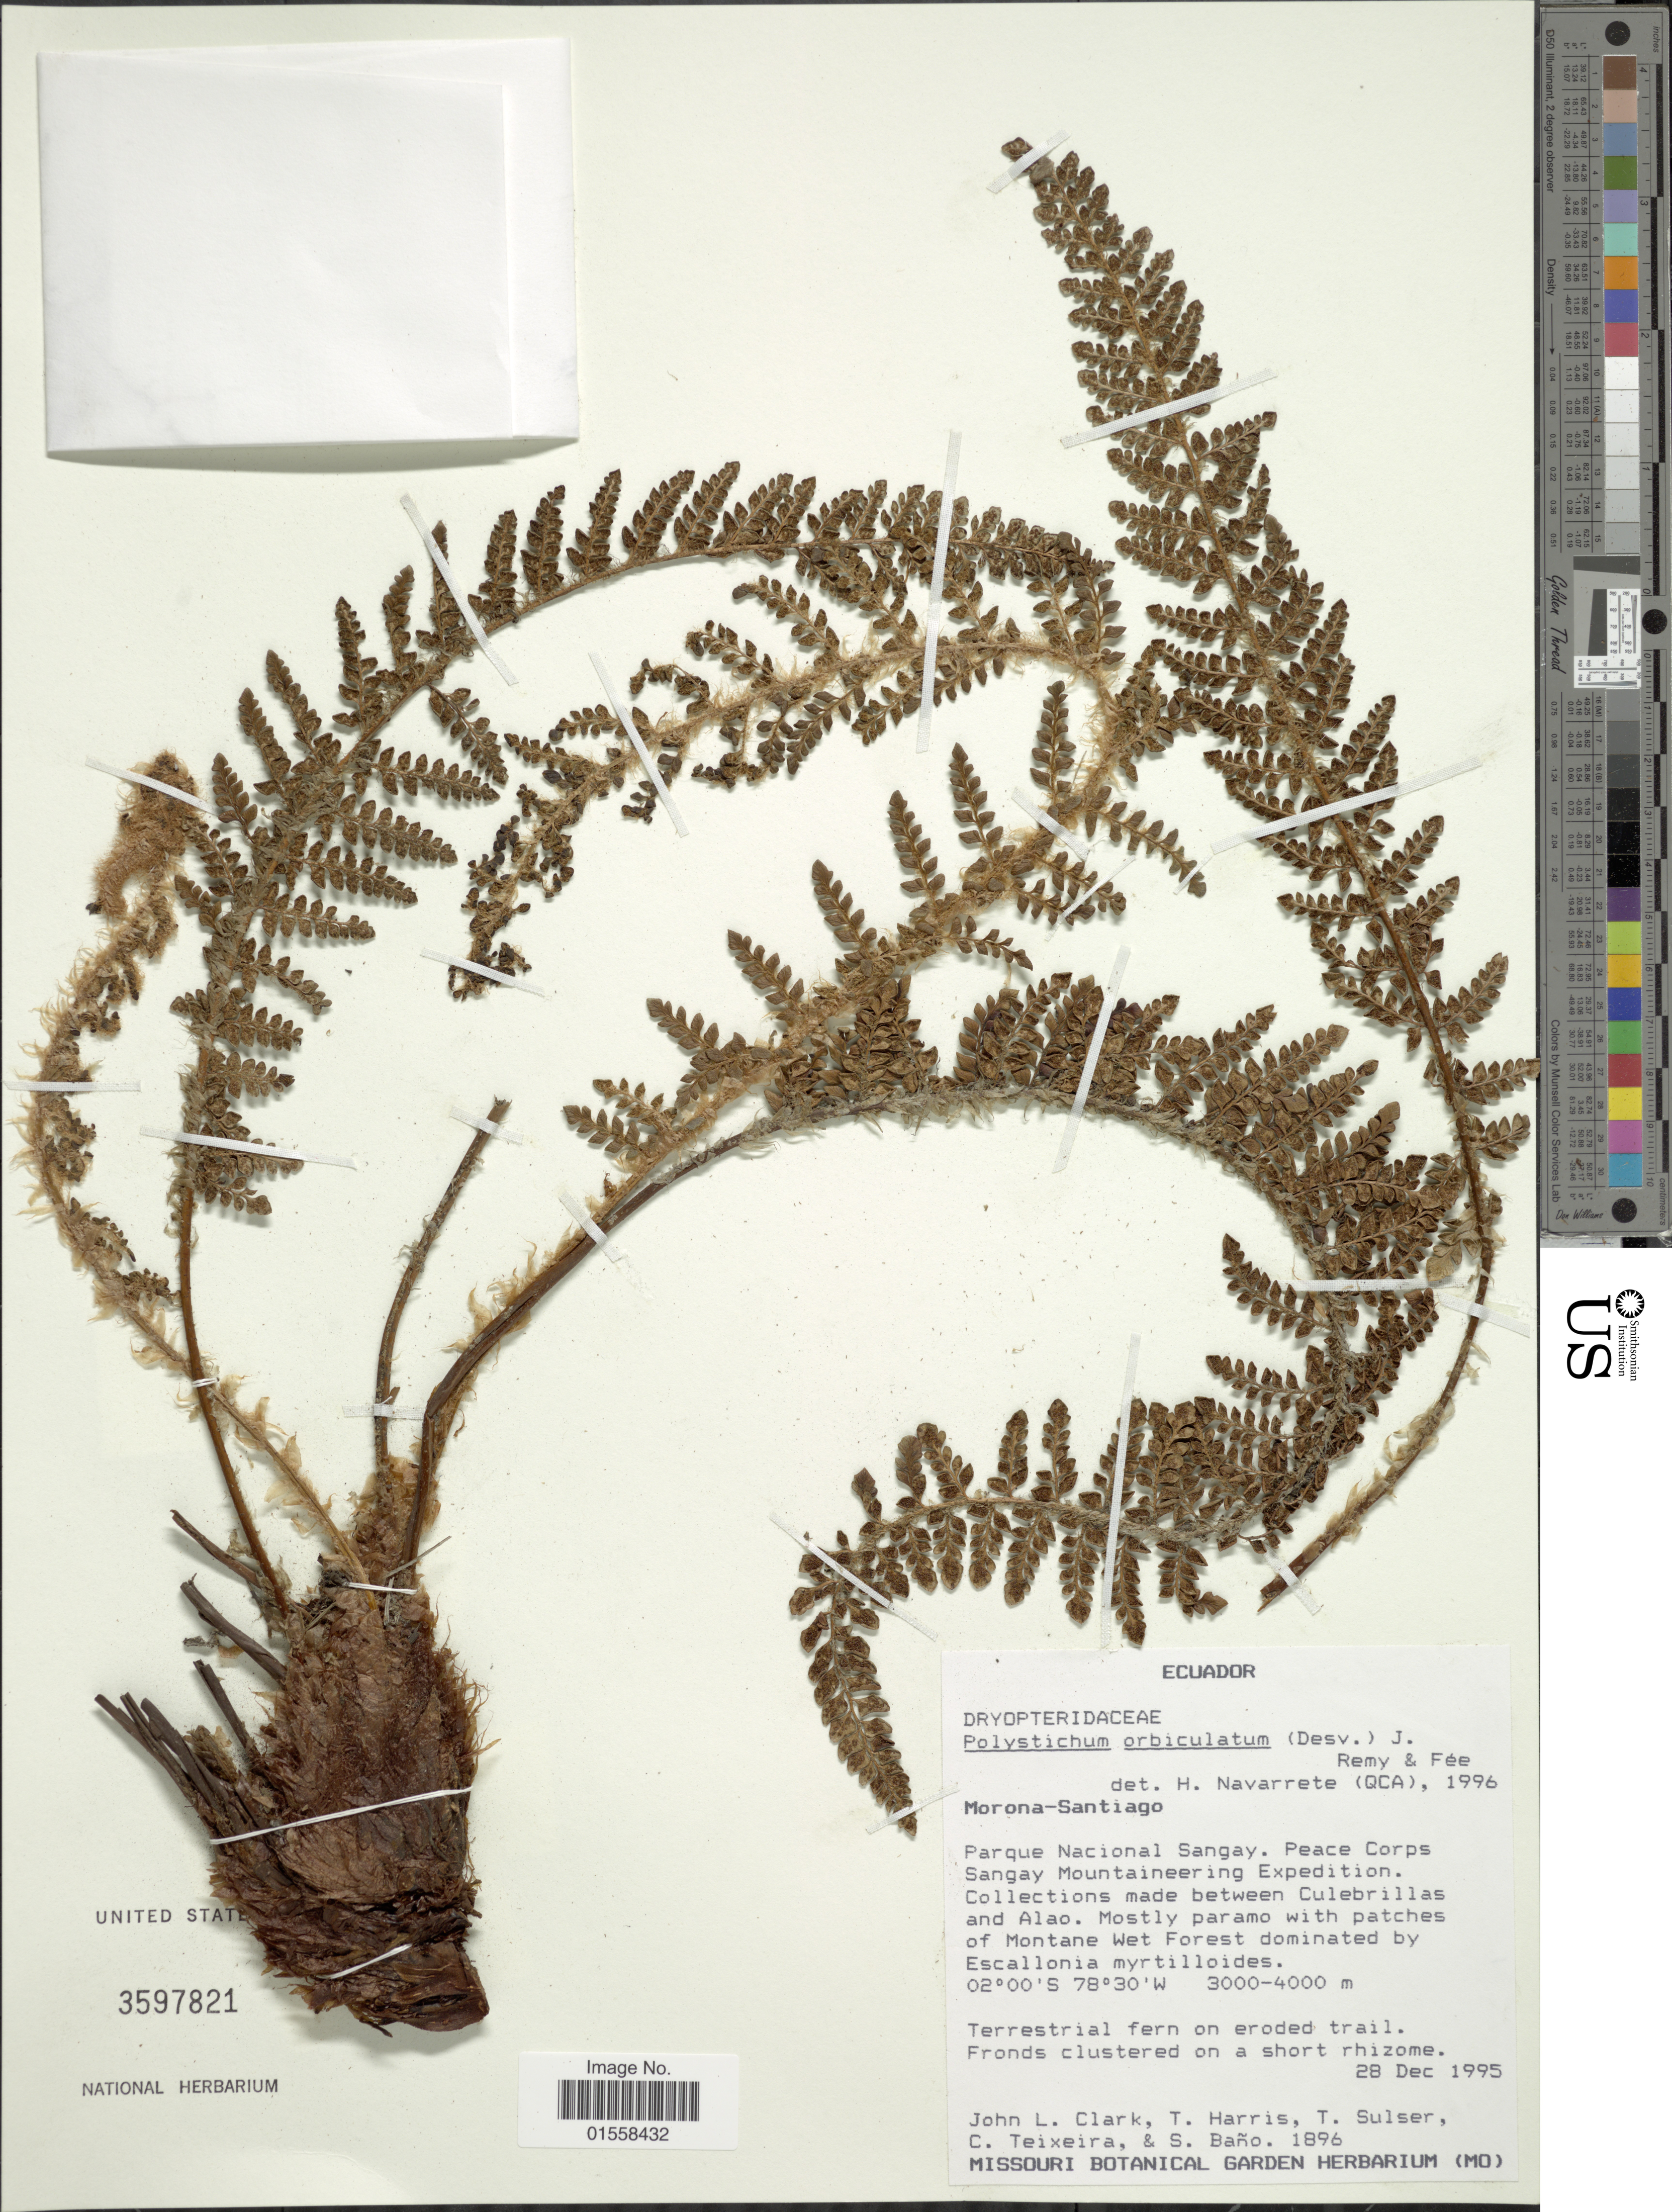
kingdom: Plantae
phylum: Tracheophyta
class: Polypodiopsida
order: Polypodiales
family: Dryopteridaceae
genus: Polystichum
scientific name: Polystichum orbiculatum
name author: (Desv.) J. Rémy & Fée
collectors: J. L. Clark, T. Harris, T. Sulser, C. Teixeira & S. Bano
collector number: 1896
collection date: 1995-12-28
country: Ecuador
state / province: Morona-Santiago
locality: Ecuador, Morona-Santiago, Parque Nacional Sangay. Culebrillas and Alao.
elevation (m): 3000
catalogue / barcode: US 3597821